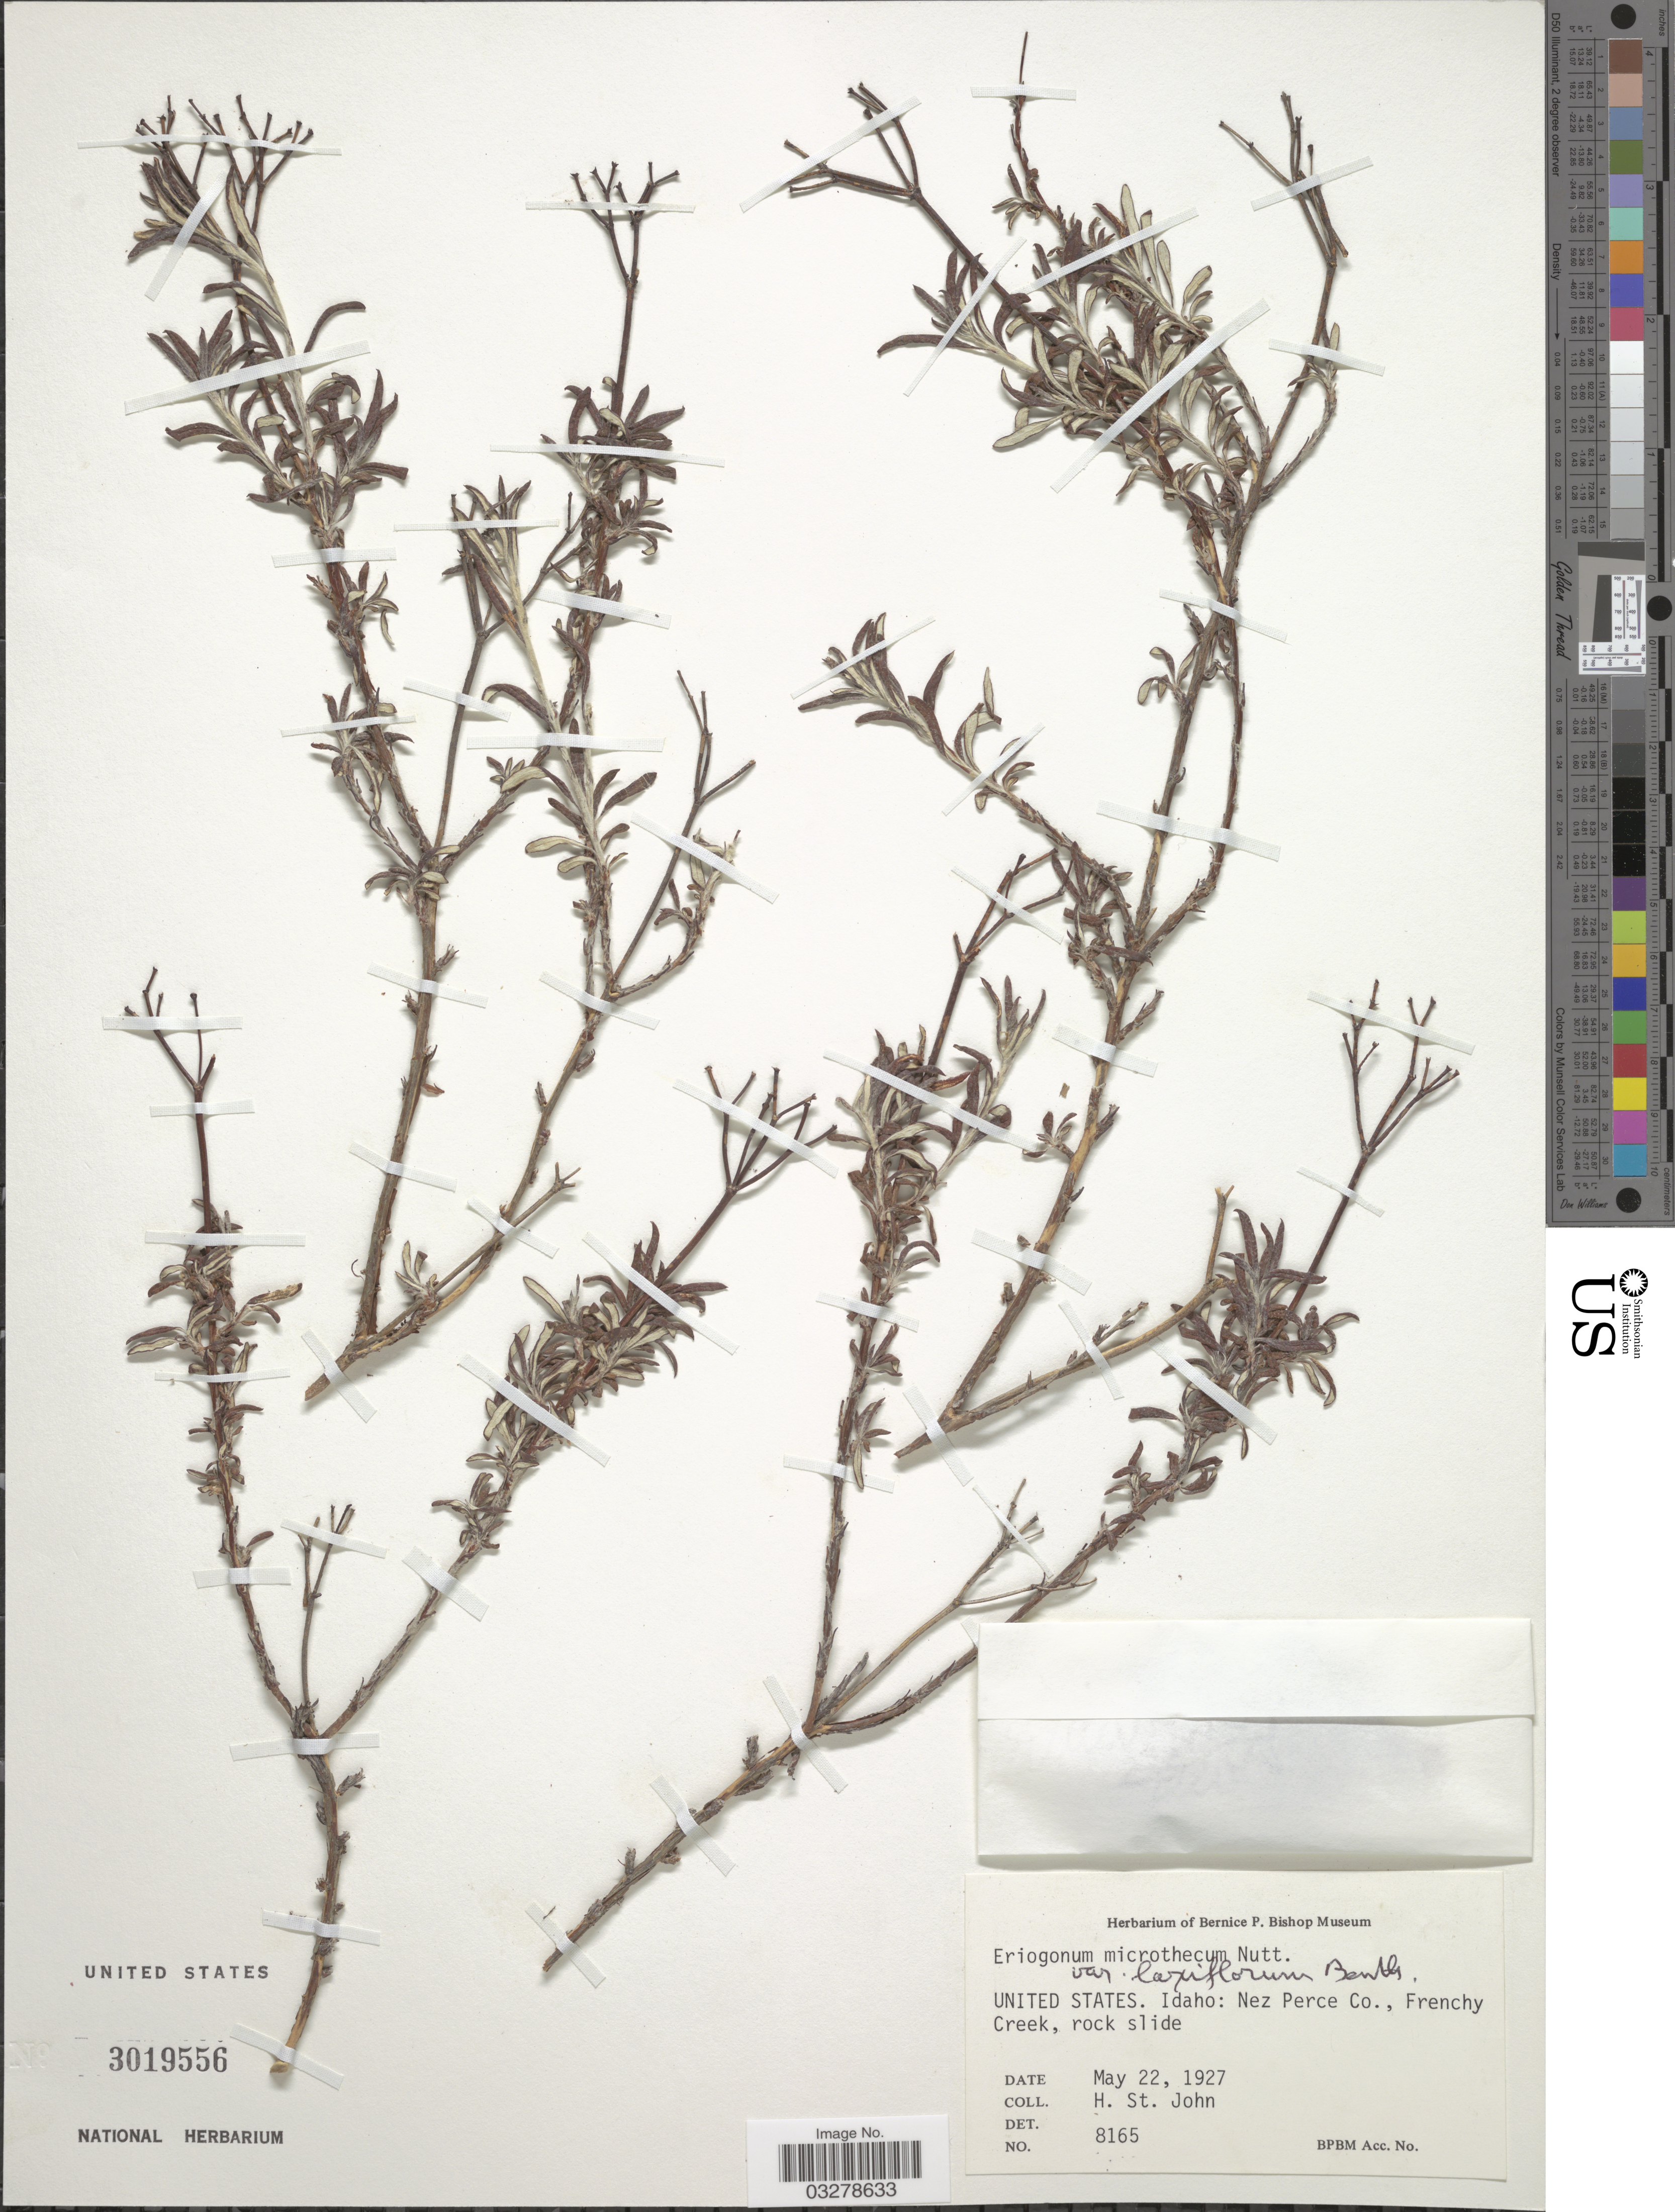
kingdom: Plantae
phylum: Tracheophyta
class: Magnoliopsida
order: Caryophyllales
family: Polygonaceae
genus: Eriogonum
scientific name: Eriogonum microtheca var. laxiflorum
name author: Hook.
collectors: H. St. John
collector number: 8165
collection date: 1927-05-22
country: United States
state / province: Idaho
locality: Nez Perce Co., Frenchy Creek, rock slide.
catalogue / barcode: US 3019556